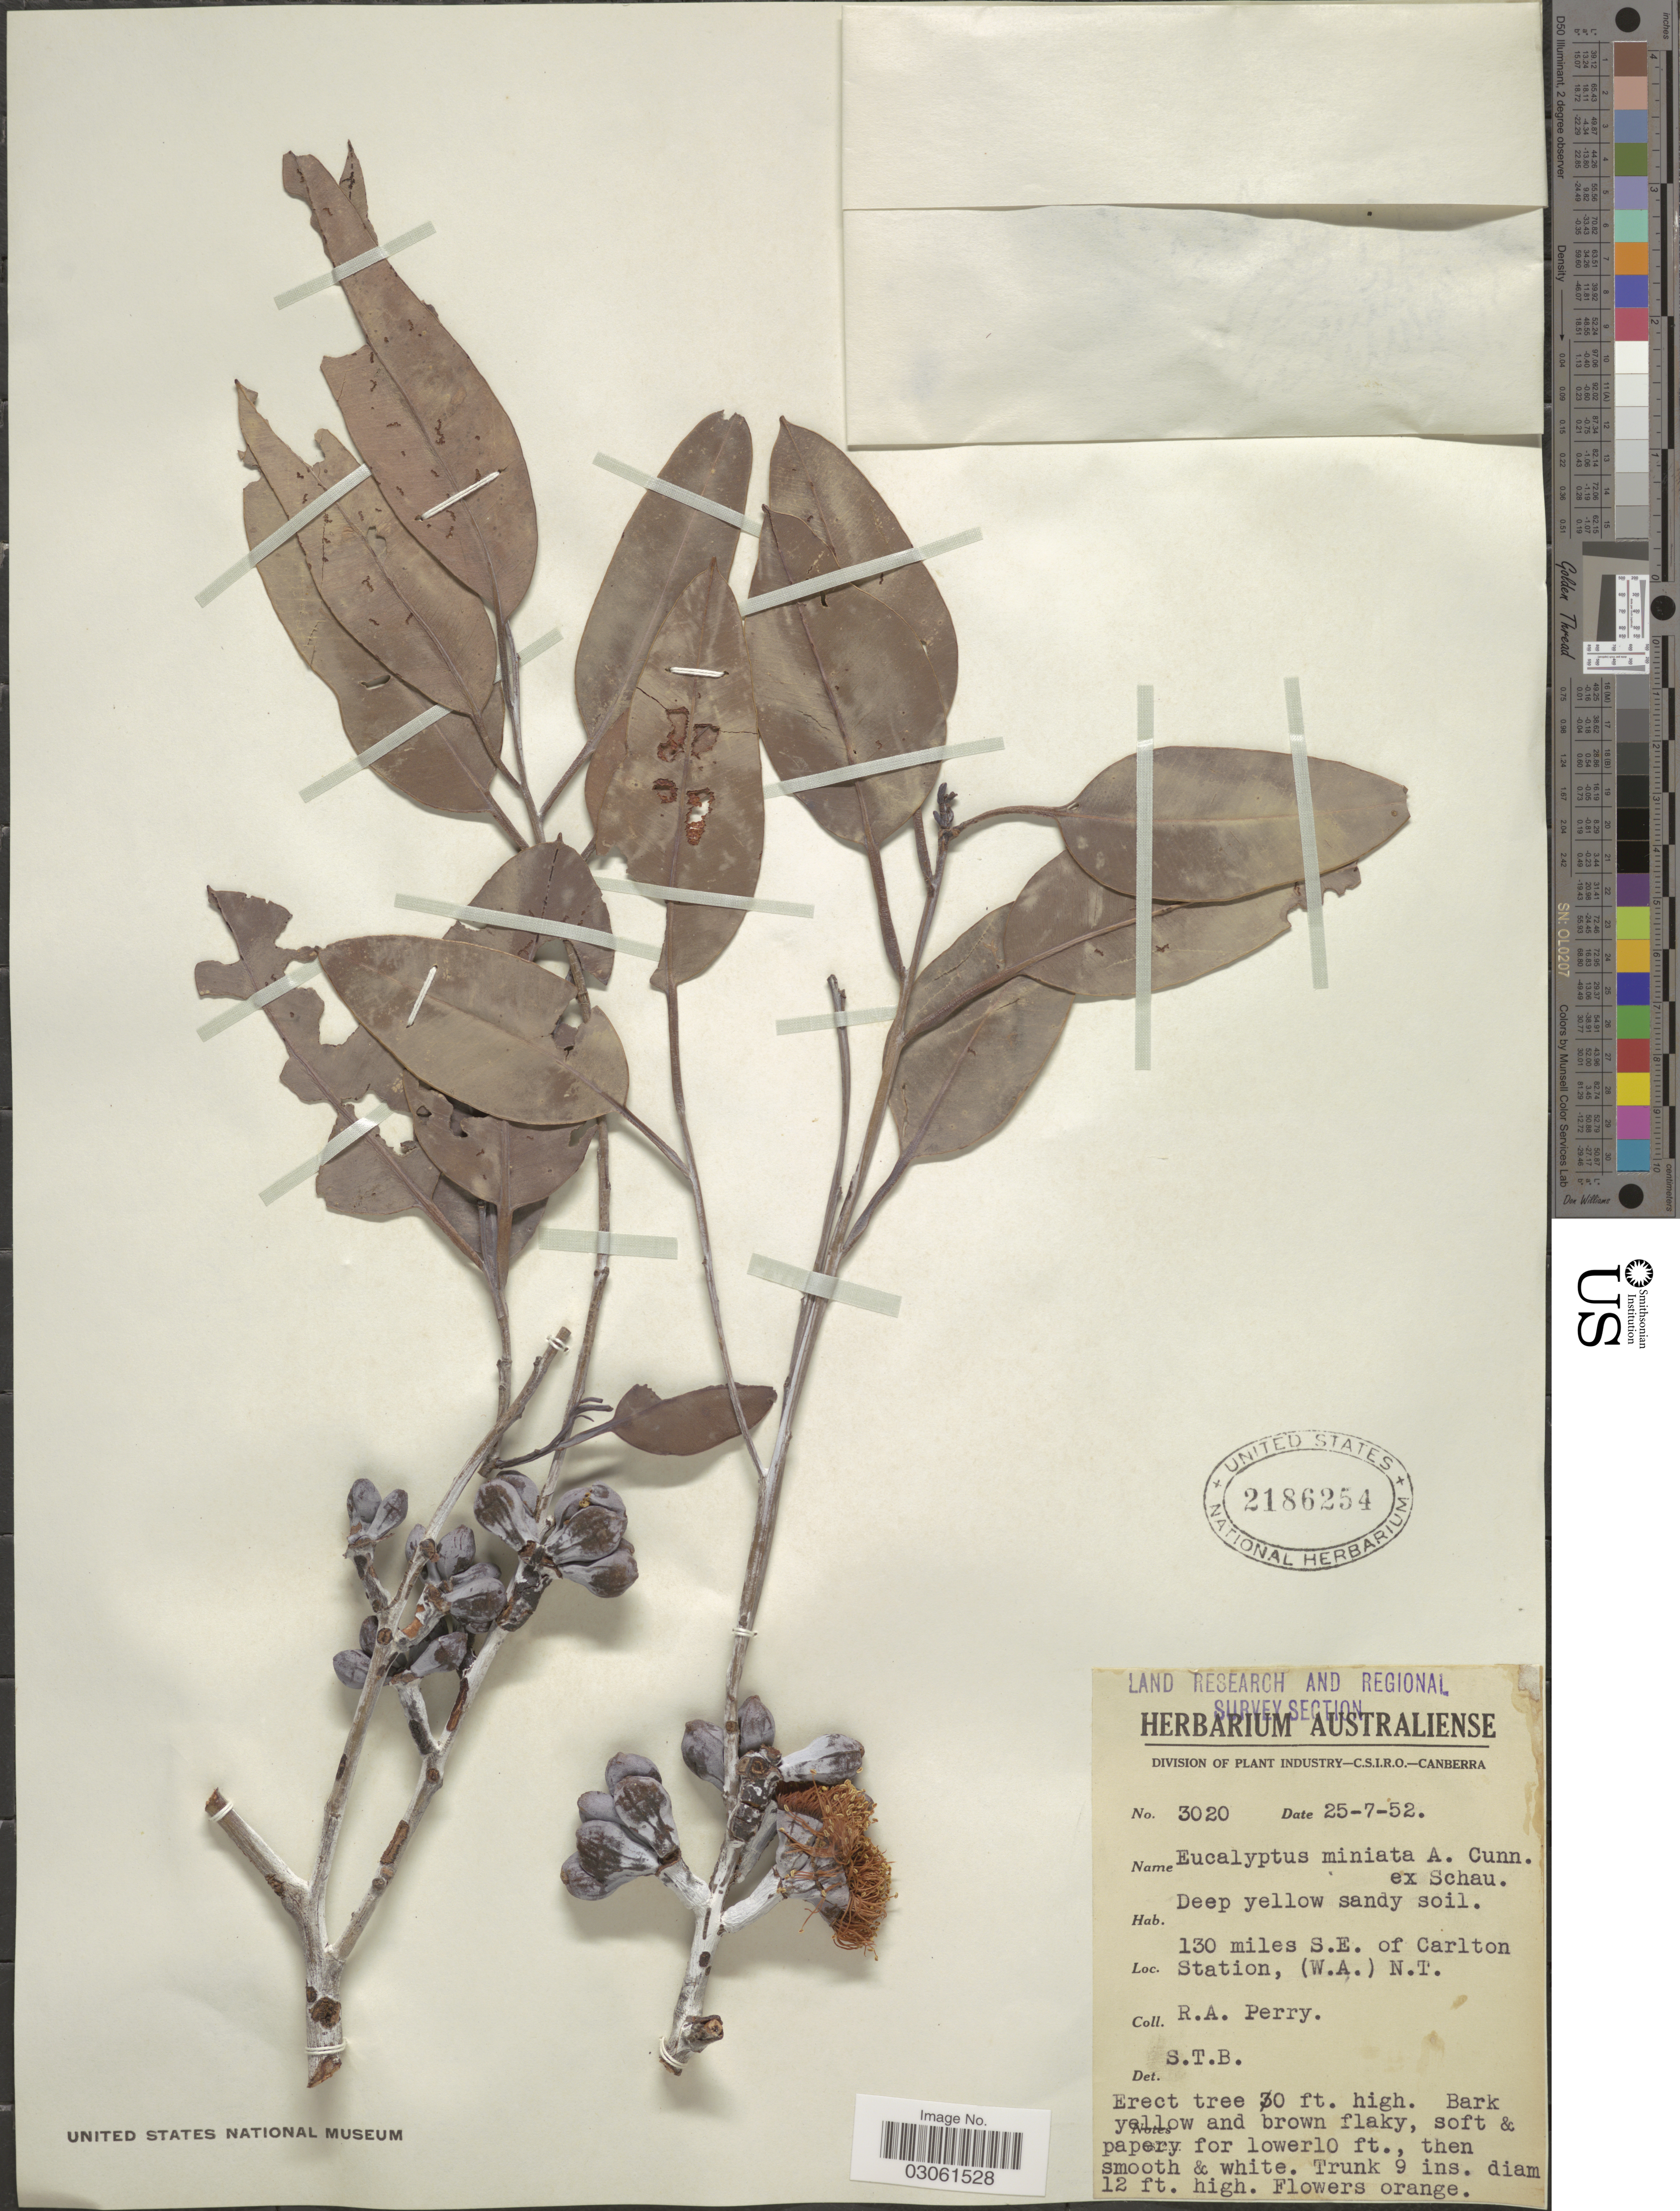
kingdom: Plantae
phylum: Tracheophyta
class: Magnoliopsida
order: Myrtales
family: Myrtaceae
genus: Eucalyptus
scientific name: Eucalyptus miniata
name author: Shauer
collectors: Perry, R. A.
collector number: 3020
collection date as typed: Transcribed d/m/y: 25/7/52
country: Australia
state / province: Northern Territory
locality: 130 miles S. E. of Carlton Station, (W. A.) N. T.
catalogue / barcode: US 2186254